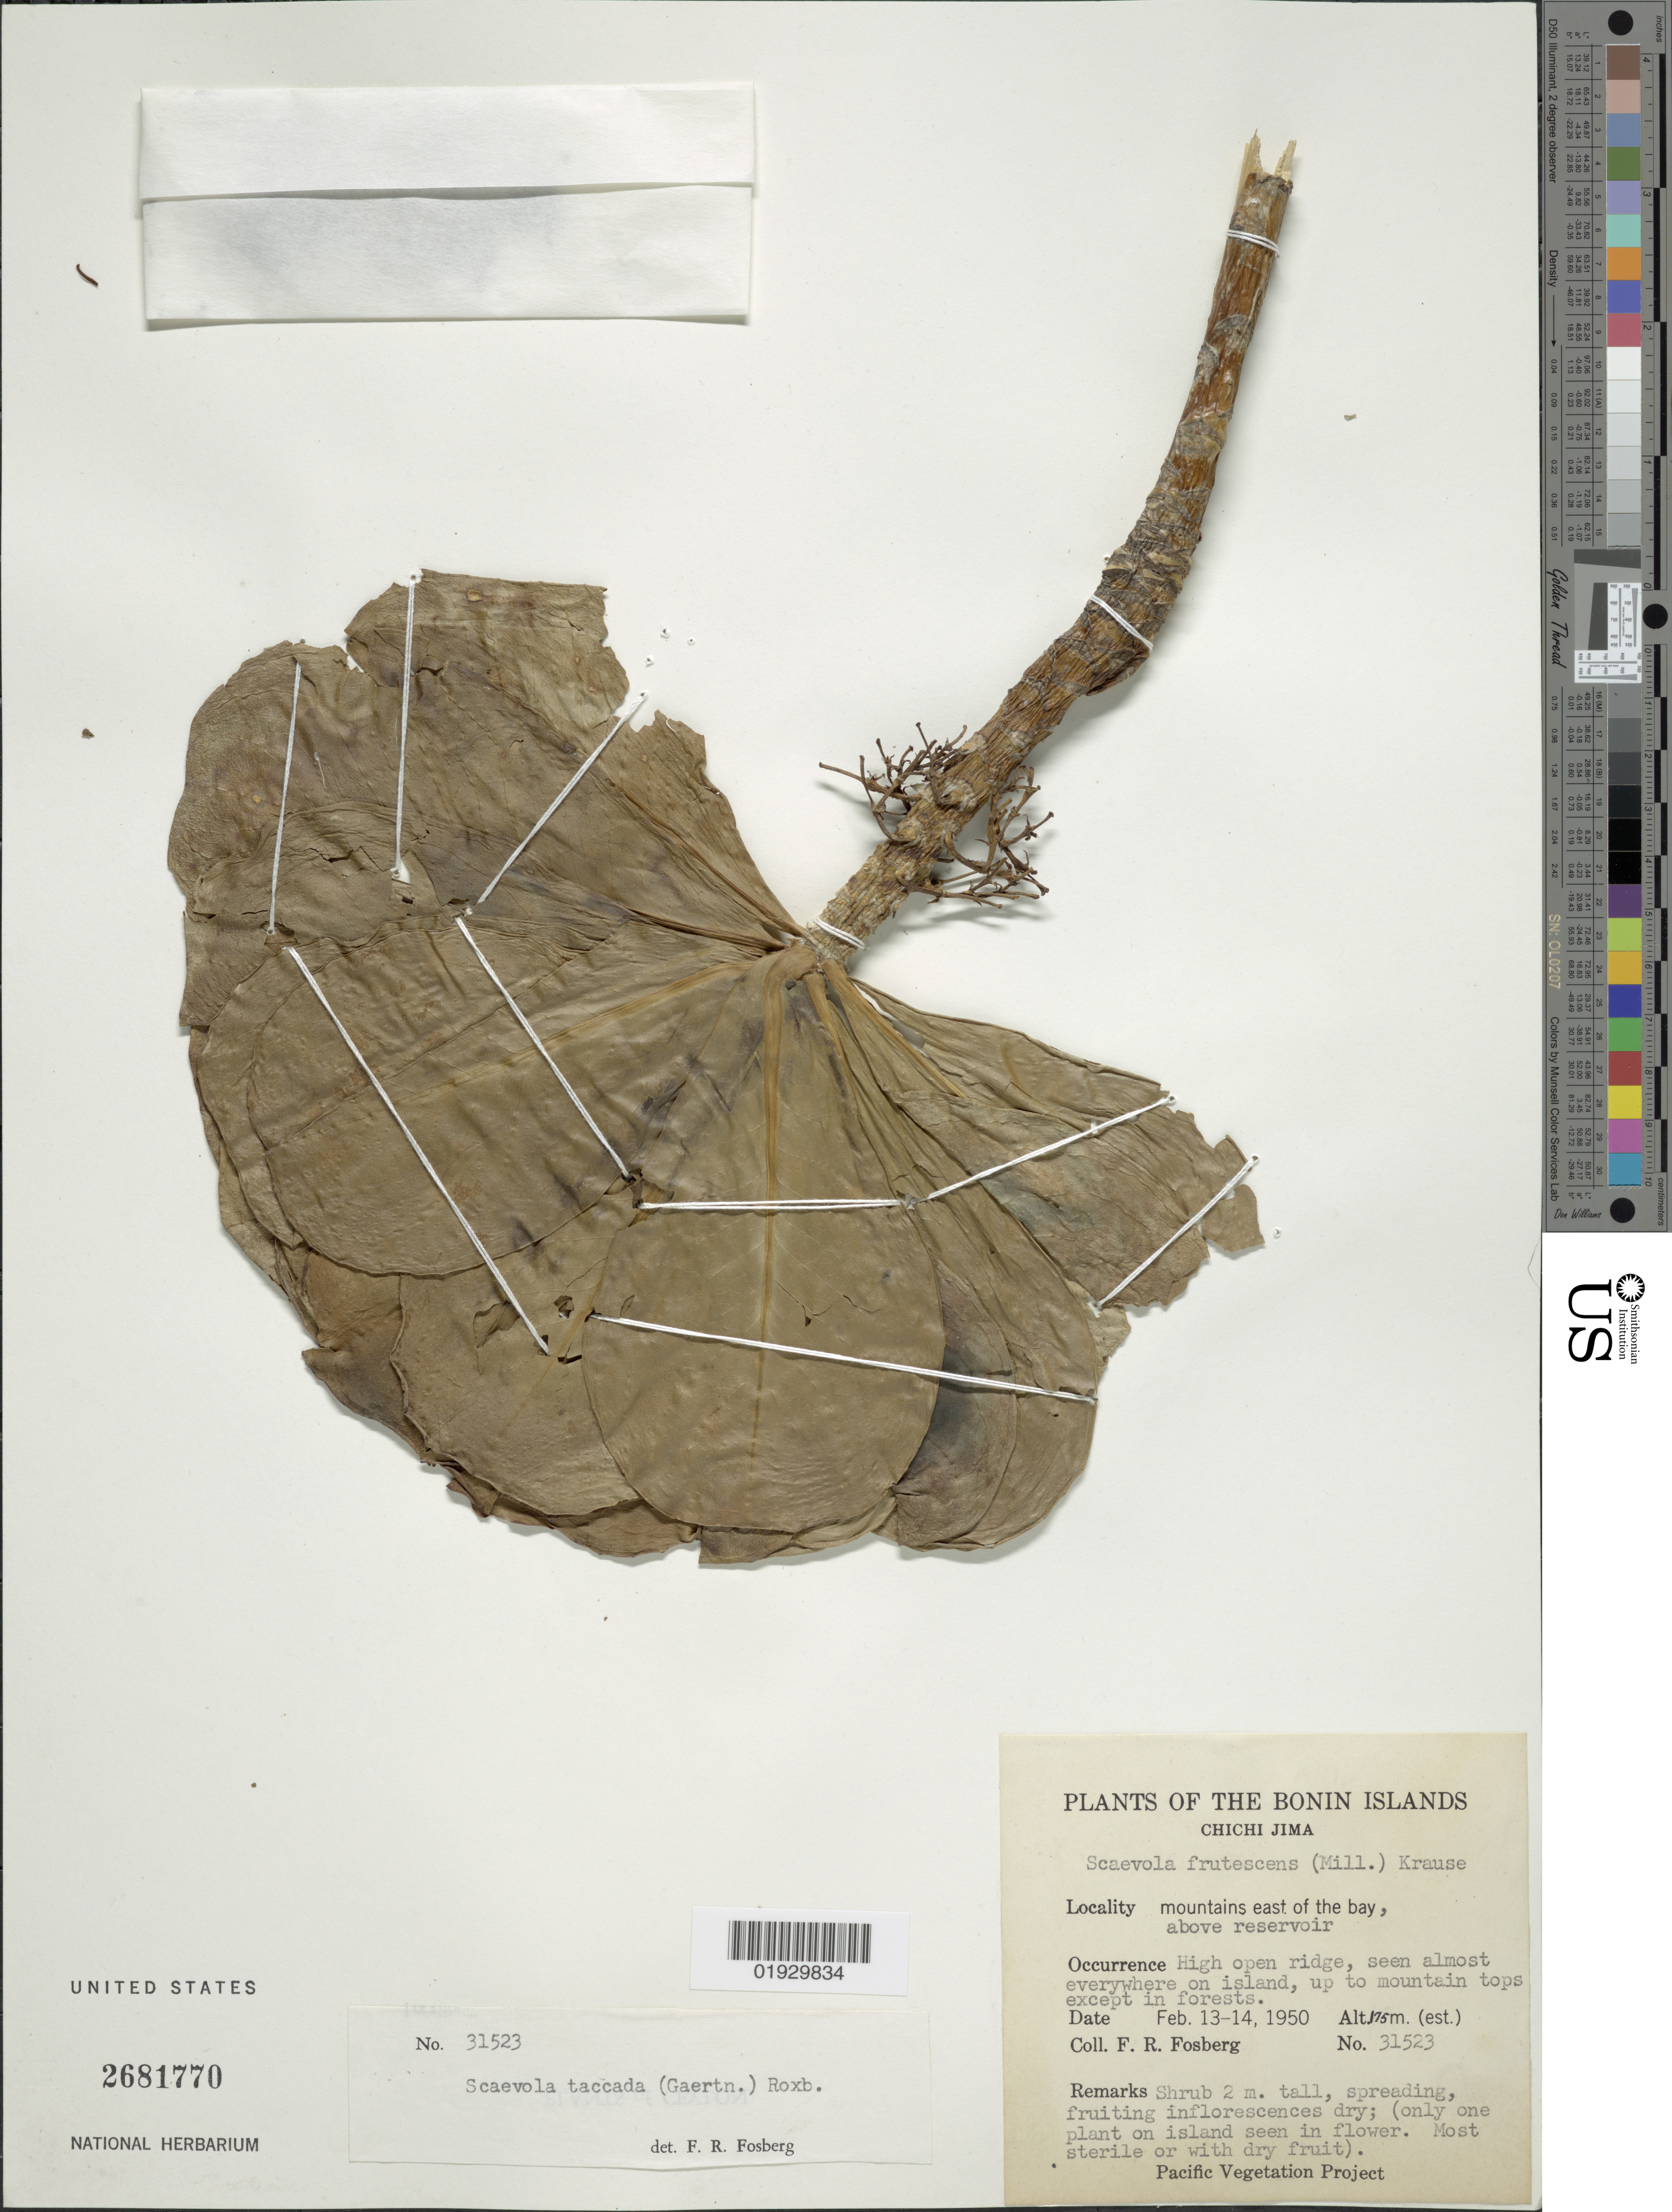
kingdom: Plantae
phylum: Tracheophyta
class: Magnoliopsida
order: Asterales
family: Goodeniaceae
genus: Scaevola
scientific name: Scaevola taccada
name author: (Gaertn.) Roxb.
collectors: F. R. Fosberg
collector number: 31523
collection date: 1950-02-13/1950-02-14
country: Japan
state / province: Tokyo, Federal City of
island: Bonin Islands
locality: Bonin Islands. Chichi Jima. Mountains east of the bay, above reservoir.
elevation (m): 175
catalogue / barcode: US 2681770